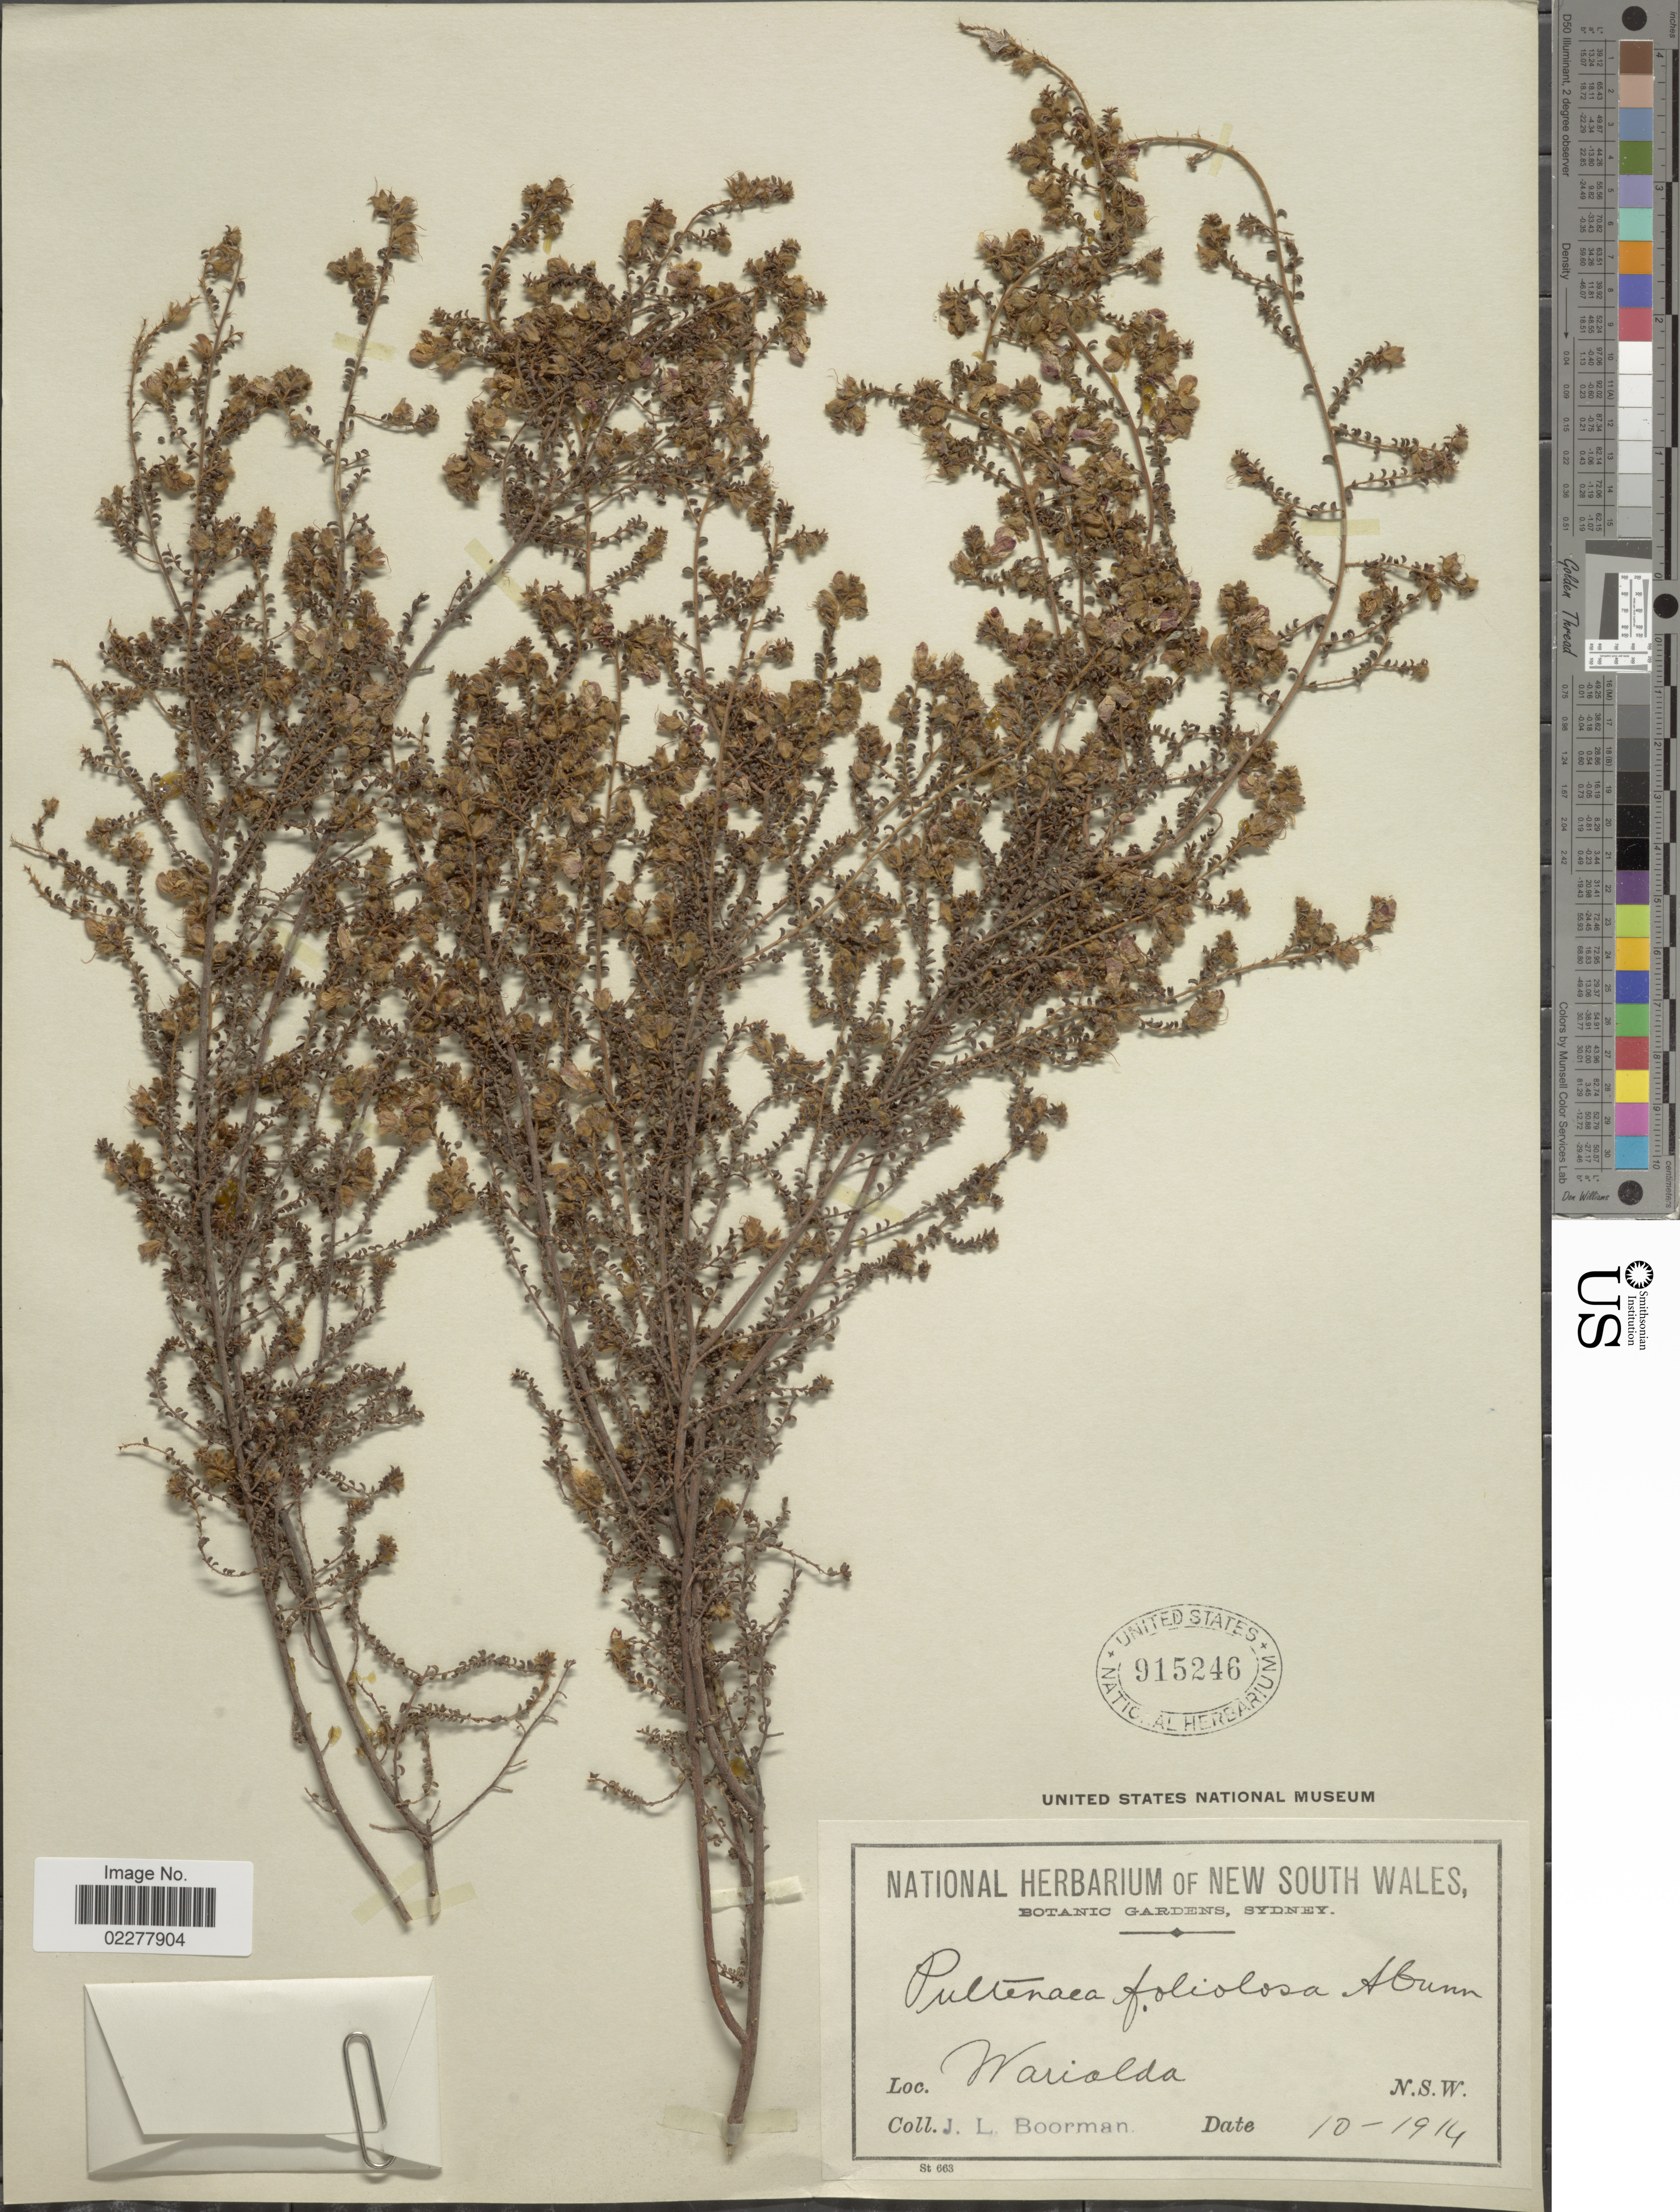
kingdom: Plantae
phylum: Tracheophyta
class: Magnoliopsida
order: Fabales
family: Fabaceae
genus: Pultenaea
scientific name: Pultenaea foliolosa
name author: Cunn.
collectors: J. Boorman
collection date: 1914-10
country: Australia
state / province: New South Wales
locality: Warialda, N.S.W.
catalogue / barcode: US 915246